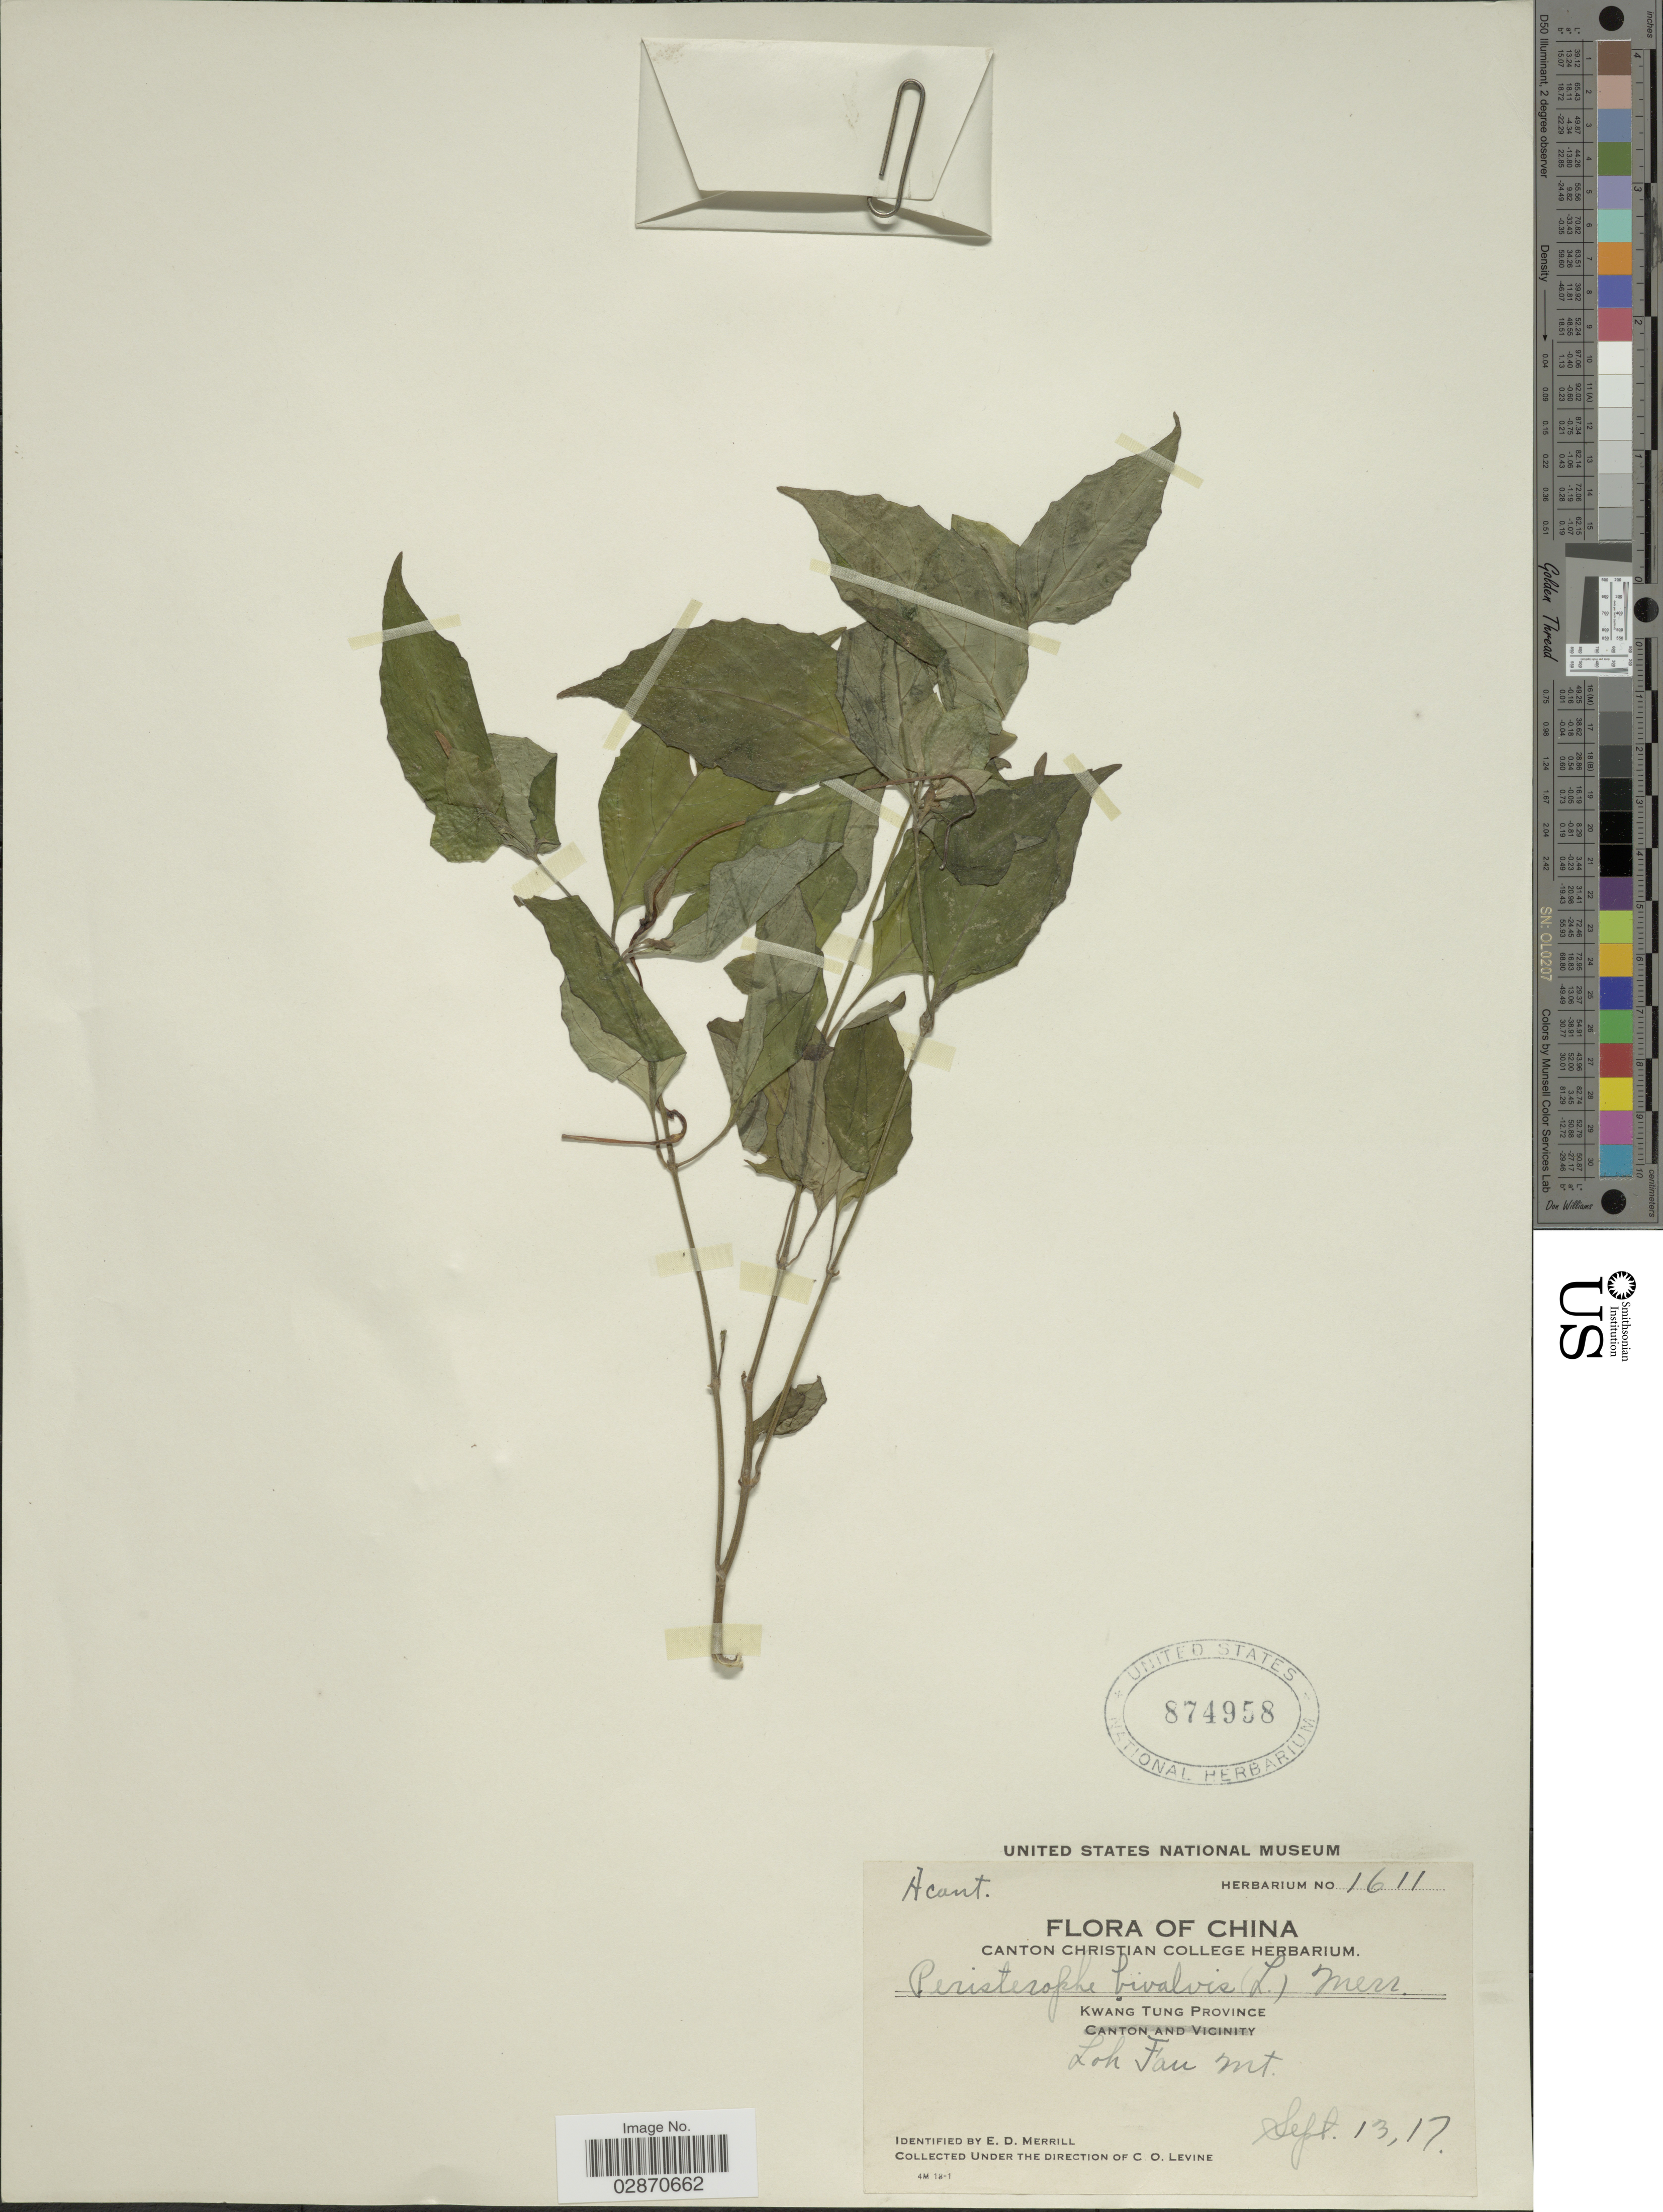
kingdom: Plantae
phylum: Tracheophyta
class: Magnoliopsida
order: Lamiales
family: Acanthaceae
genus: Peristrophe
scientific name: Peristrophe bivalvis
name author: (L.) Merr.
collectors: C. O. Levine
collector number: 1611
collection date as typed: Transcribed d/m/y: 13/7/17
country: China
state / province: Guangdong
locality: Kwang Tung Province. Loh Fau Mt.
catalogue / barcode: US 874958